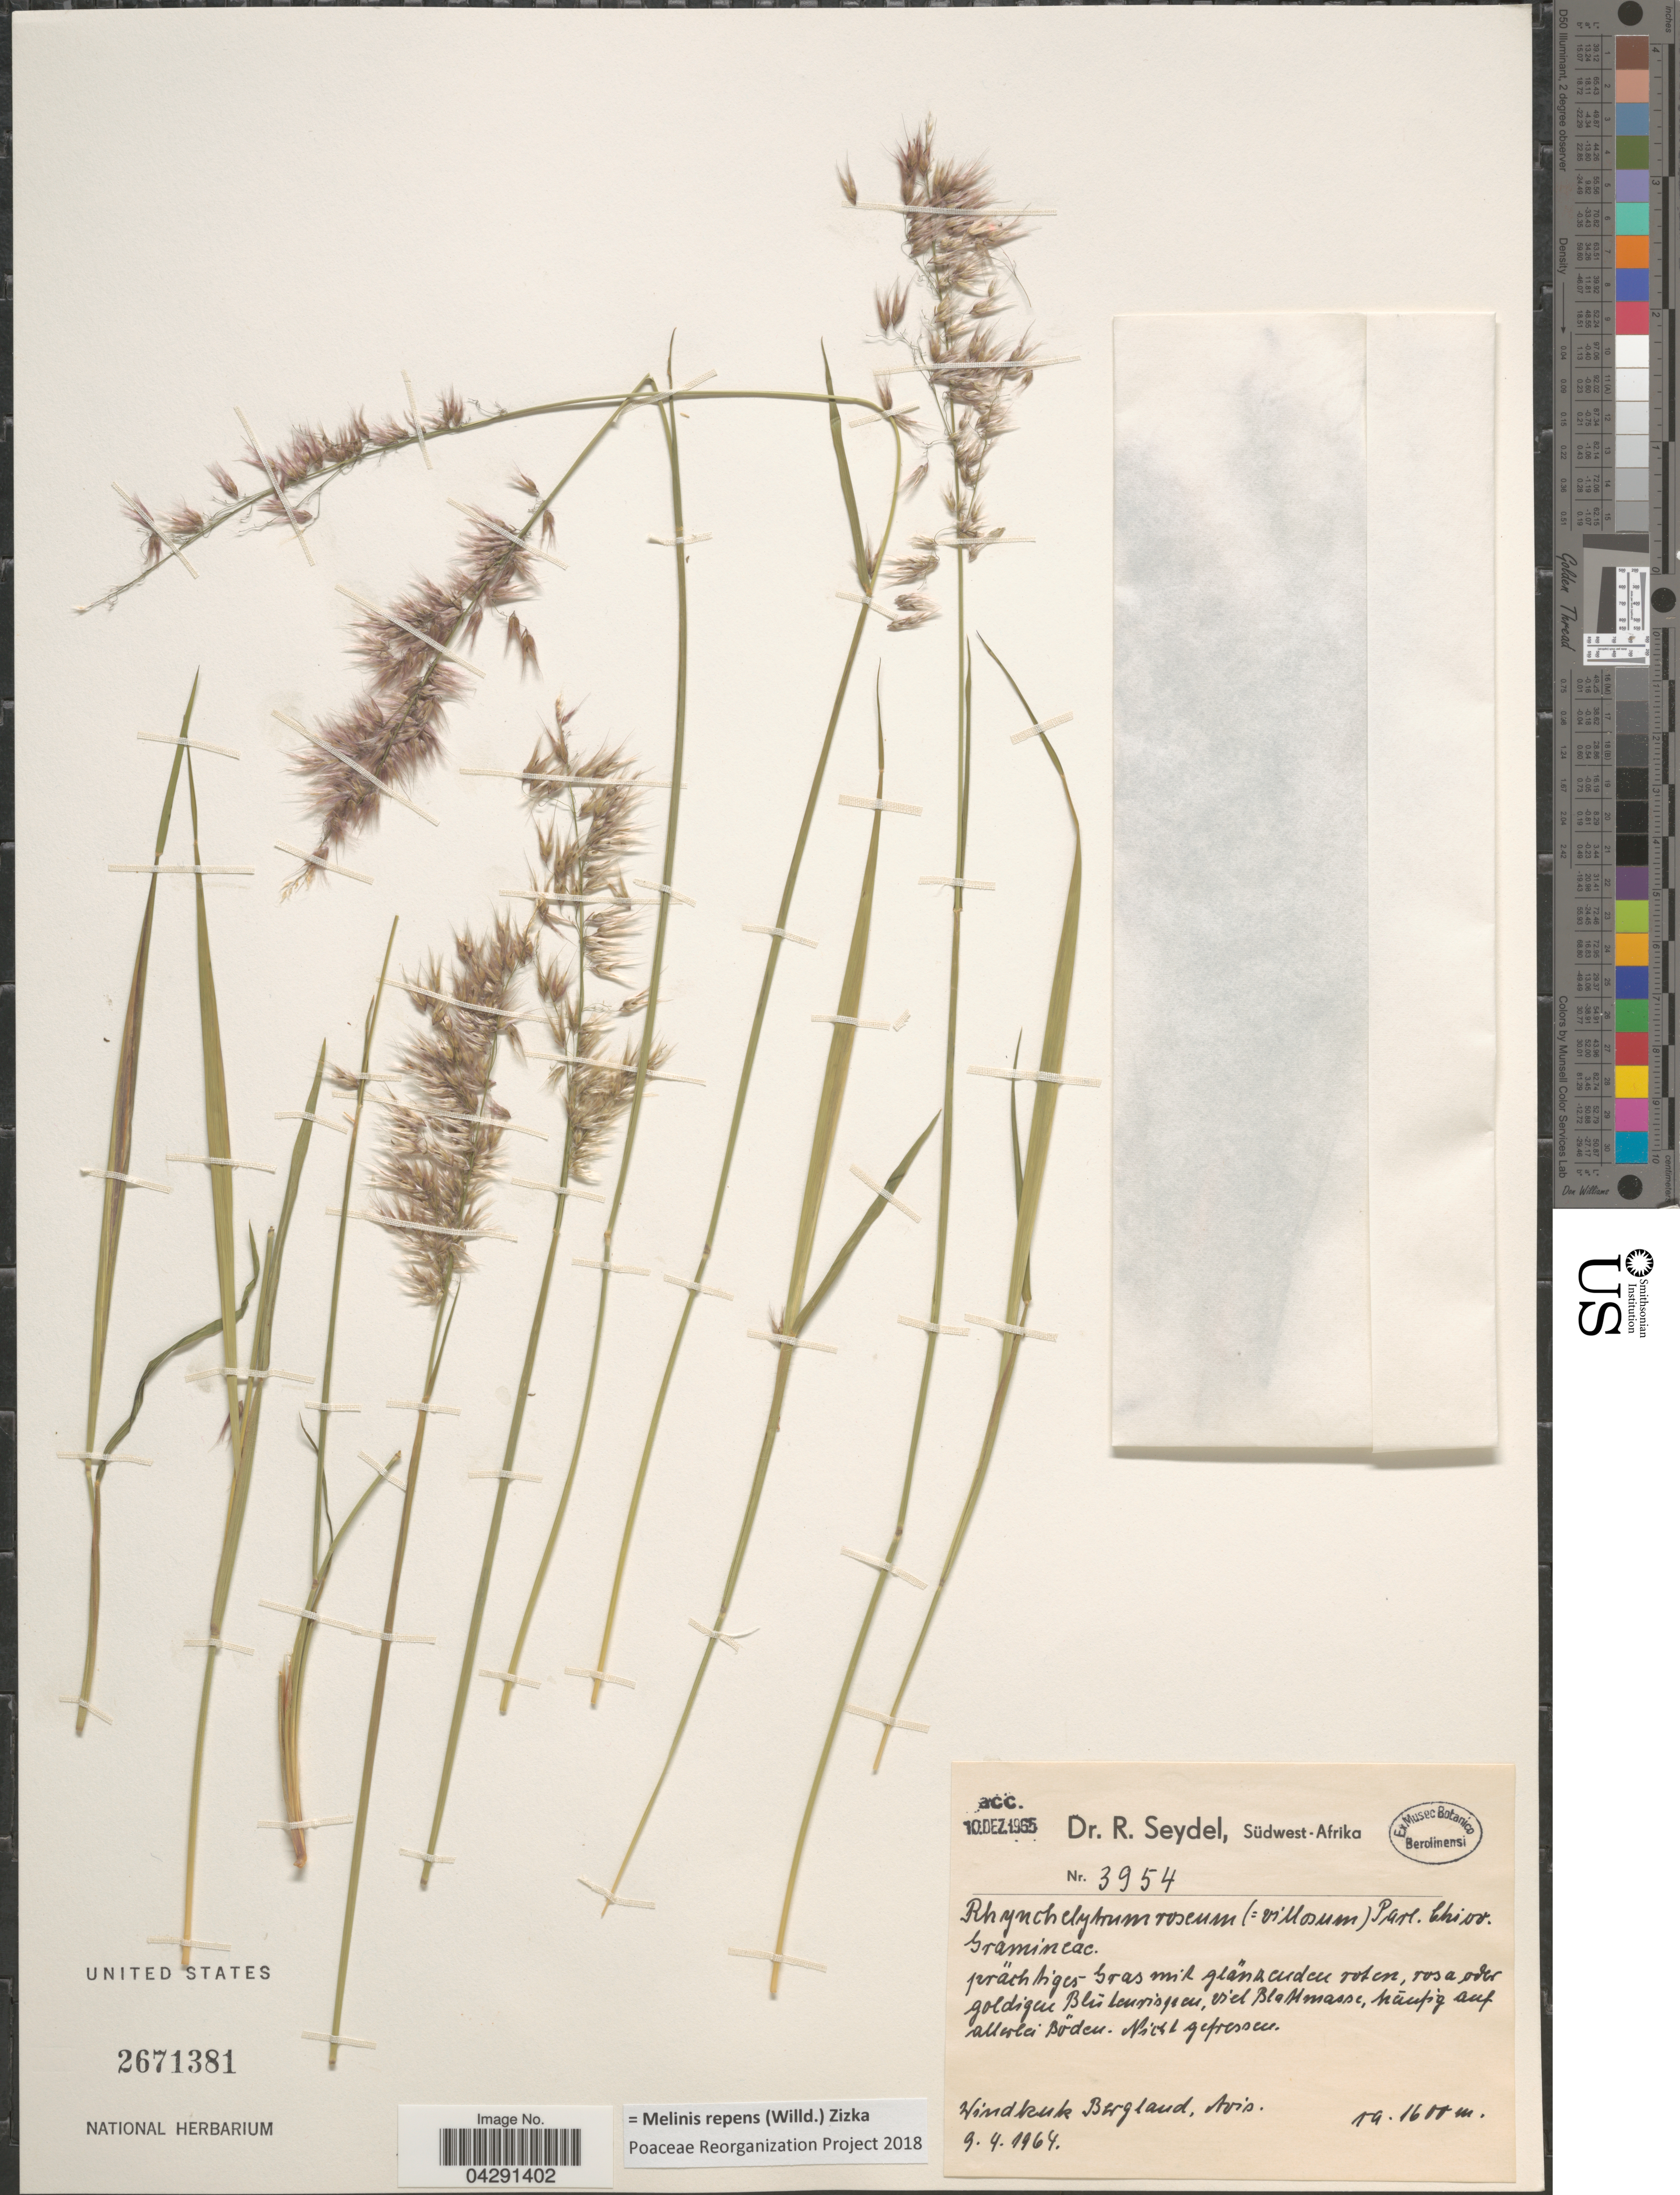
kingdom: Plantae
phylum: Tracheophyta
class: Liliopsida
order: Poales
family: Poaceae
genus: Melinis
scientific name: Melinis repens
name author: (Willd.) Zizka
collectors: R. Seydel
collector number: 3954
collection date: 1964-04-09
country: Namibia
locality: Windhuk Bergland, Avis.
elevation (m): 1600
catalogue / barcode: US 2671381